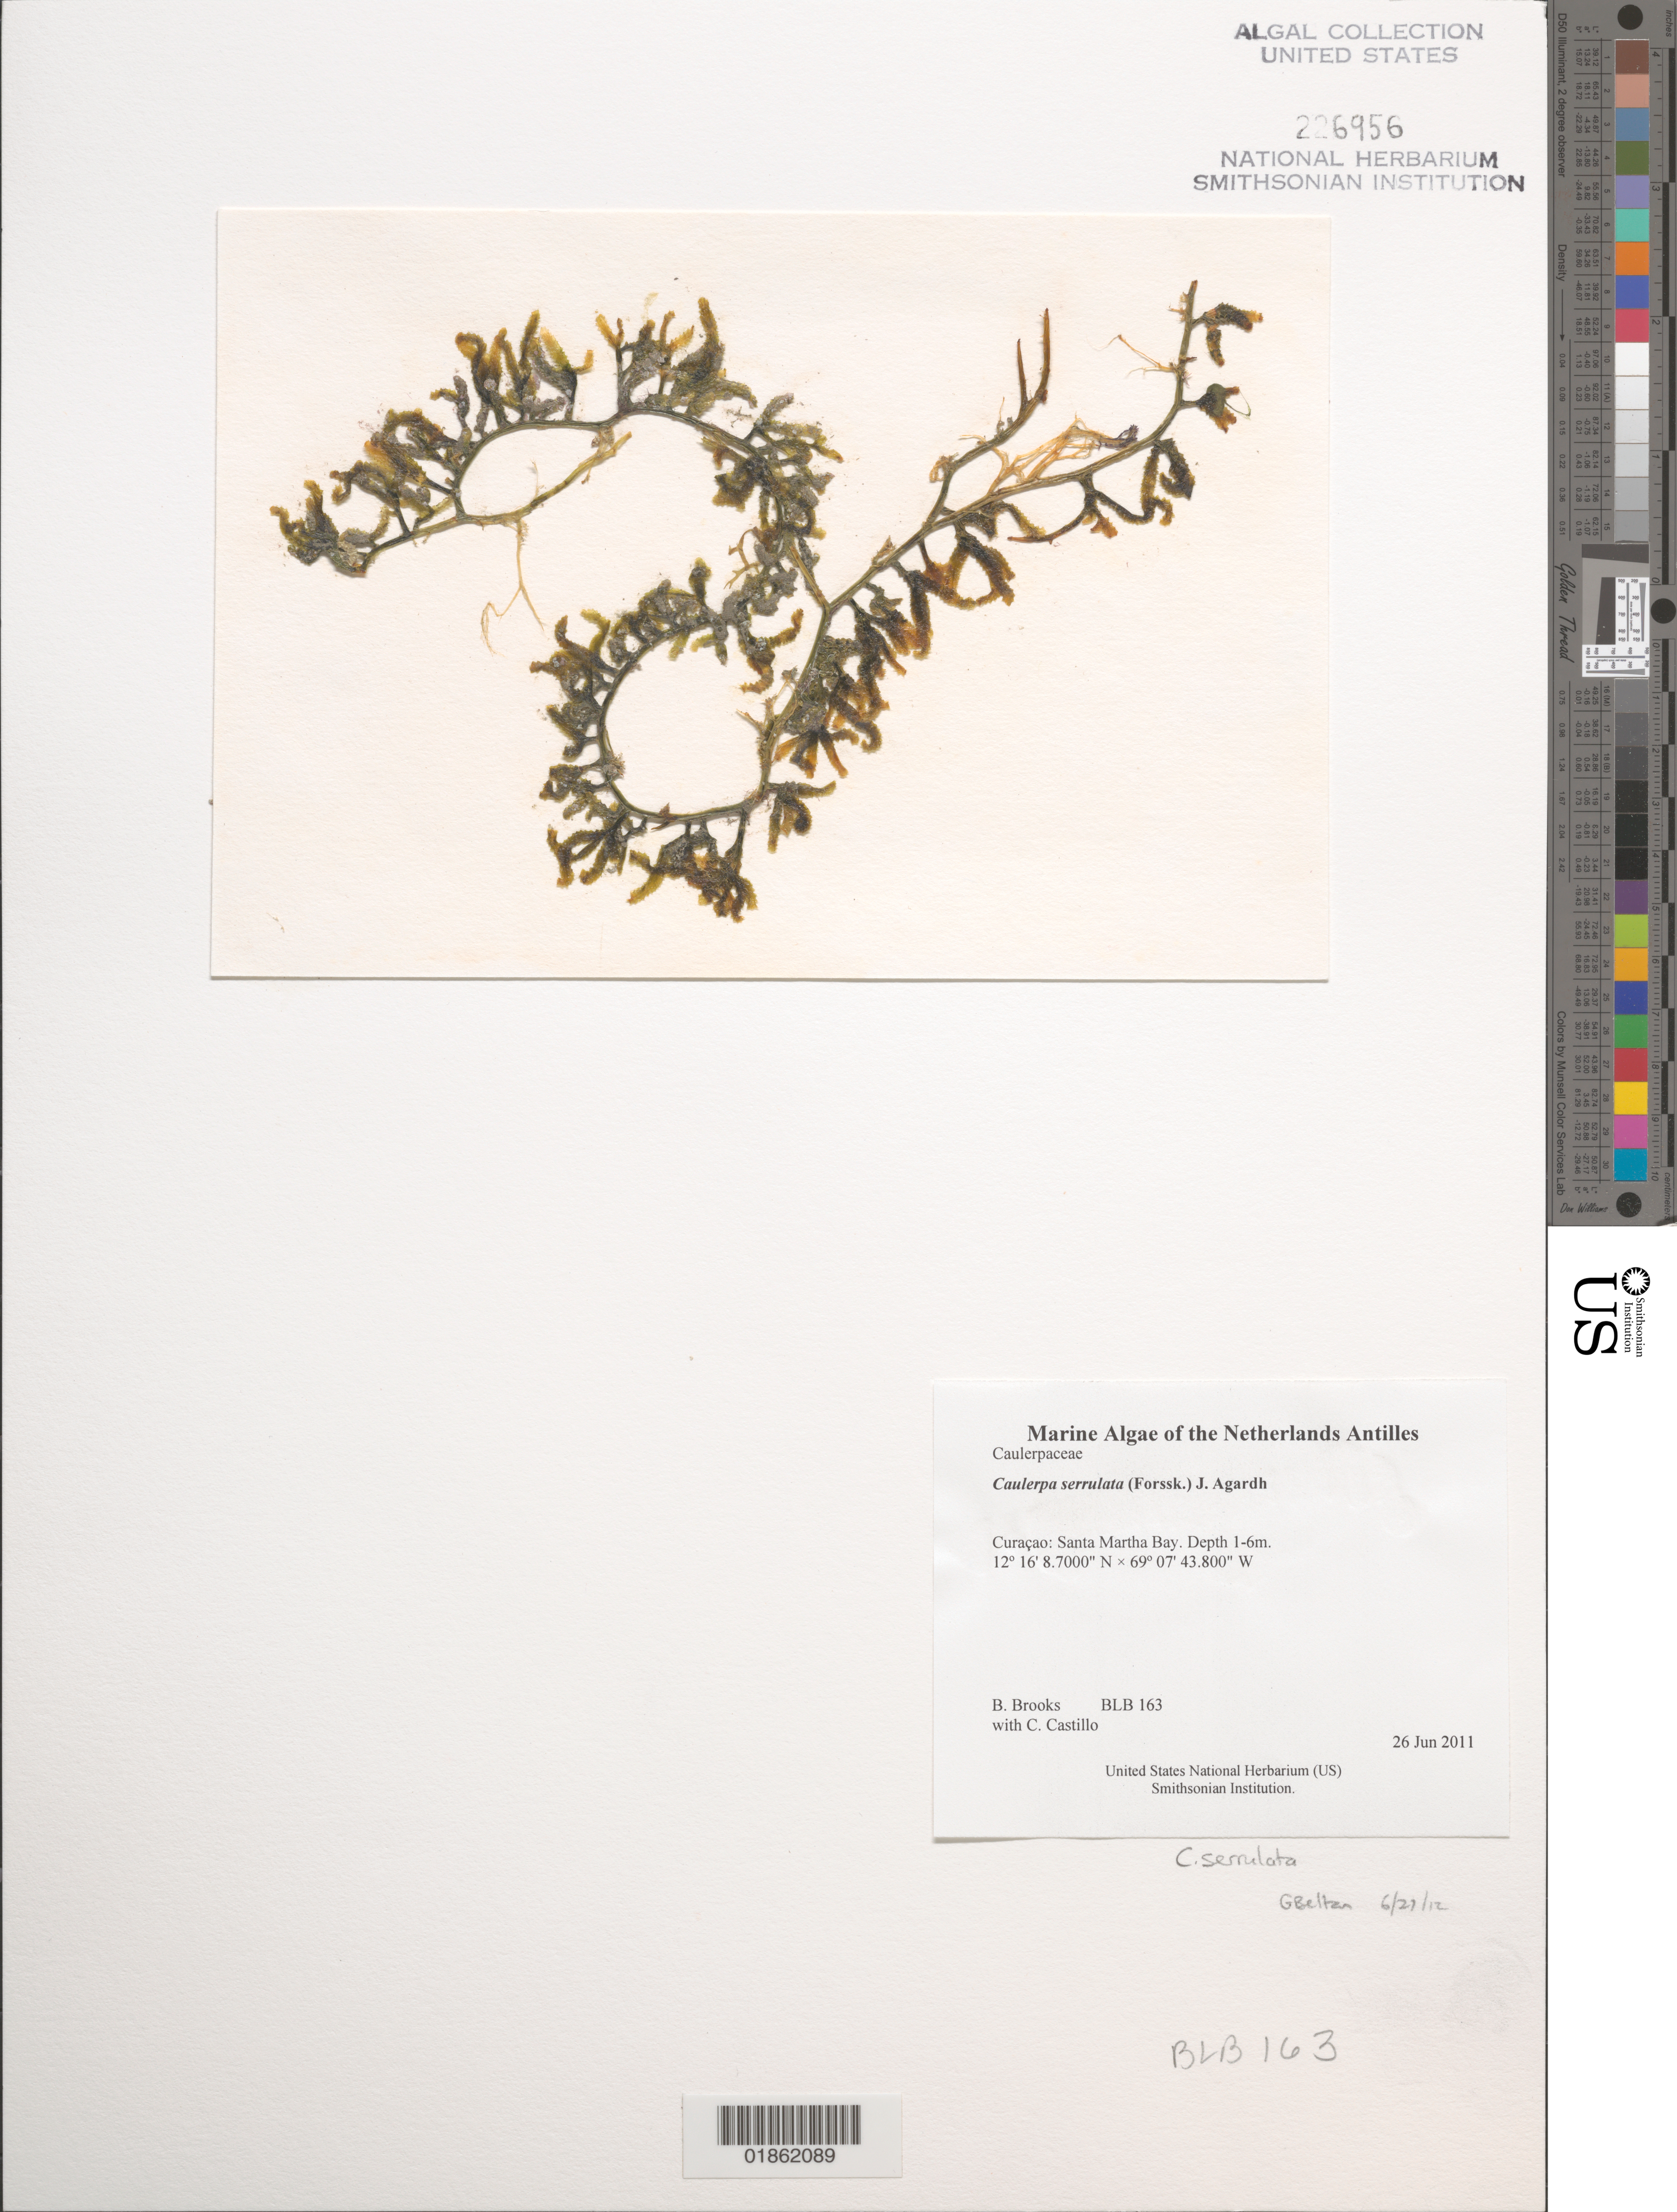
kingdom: Plantae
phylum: Chlorophyta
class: Ulvophyceae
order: Bryopsidales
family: Caulerpaceae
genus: Caulerpa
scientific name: Caulerpa serrulata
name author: (Forssk.) J. Agardh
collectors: B. Brooks & C. Castillo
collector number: BLB 163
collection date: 2011-06-26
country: Curaçao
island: Curaçao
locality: Santa Martha Bay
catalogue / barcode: US 226956